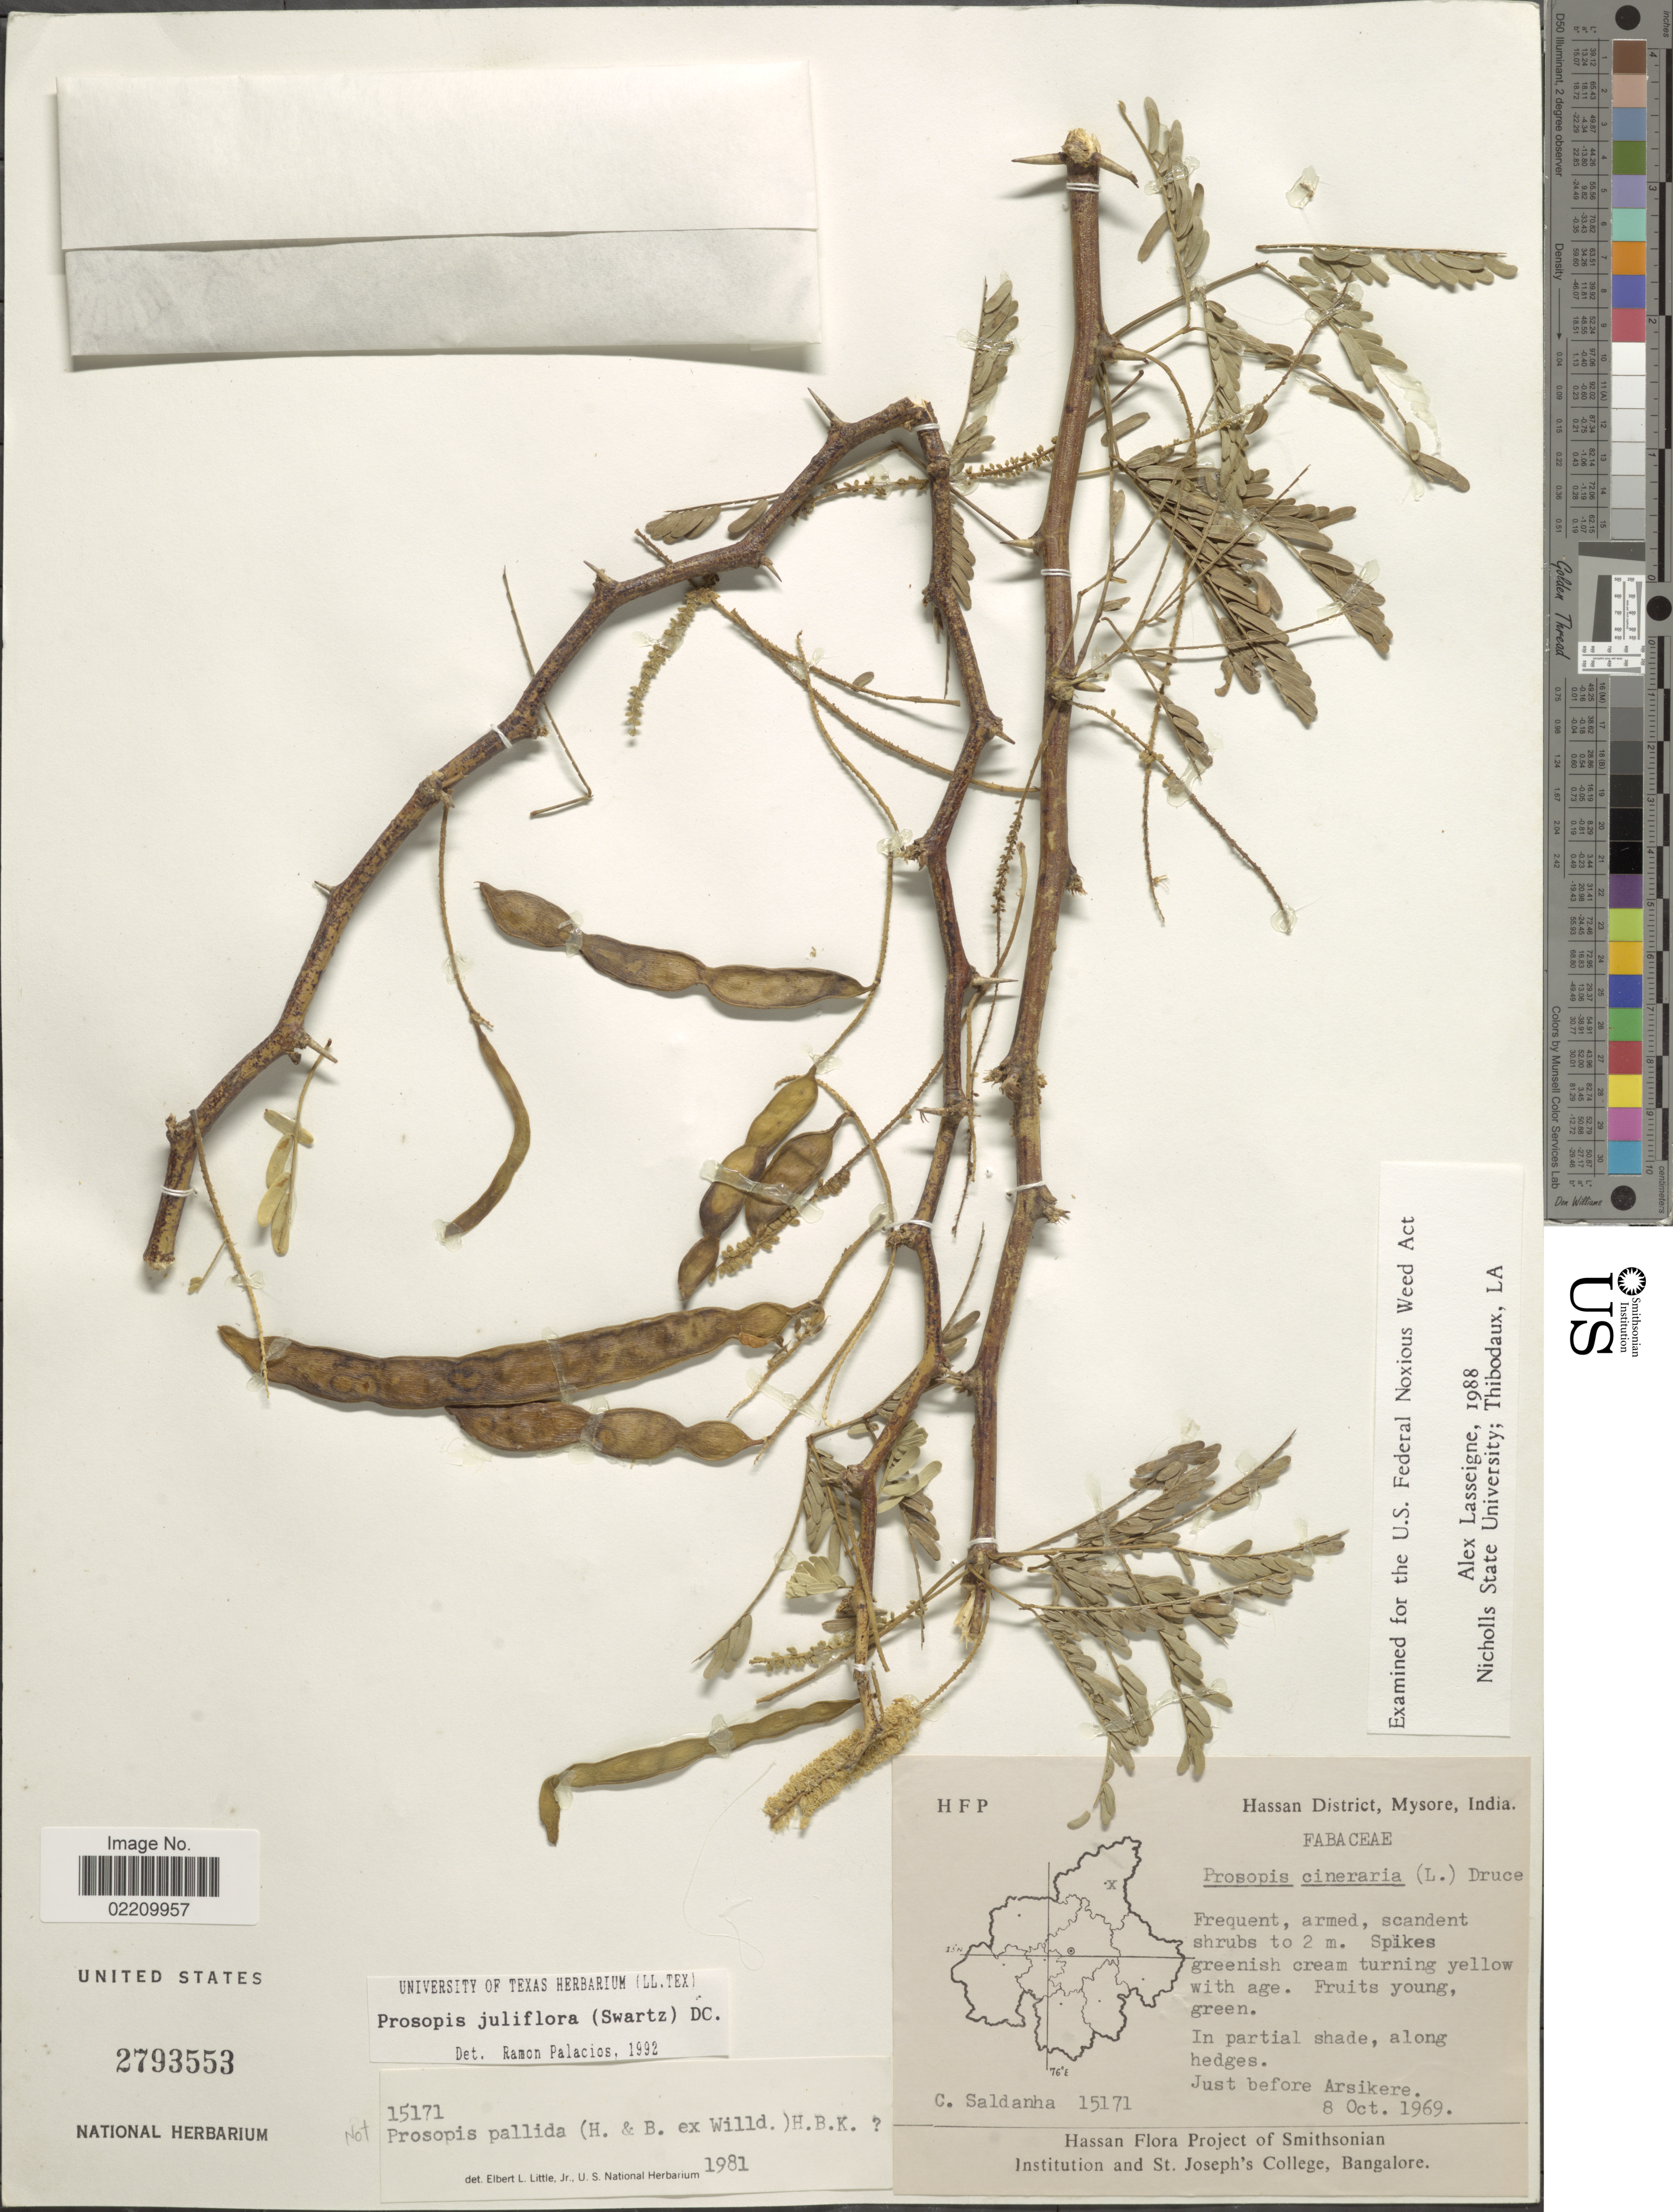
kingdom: Plantae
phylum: Tracheophyta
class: Magnoliopsida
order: Fabales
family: Fabaceae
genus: Neltuma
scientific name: Neltuma juliflora var. juliflora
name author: (Sw.) Raf.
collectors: C. Saldanha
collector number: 15171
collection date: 1969-10-08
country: India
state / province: Karnataka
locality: Hassan District, Mysore, just before Arsikere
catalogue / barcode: US 2793553